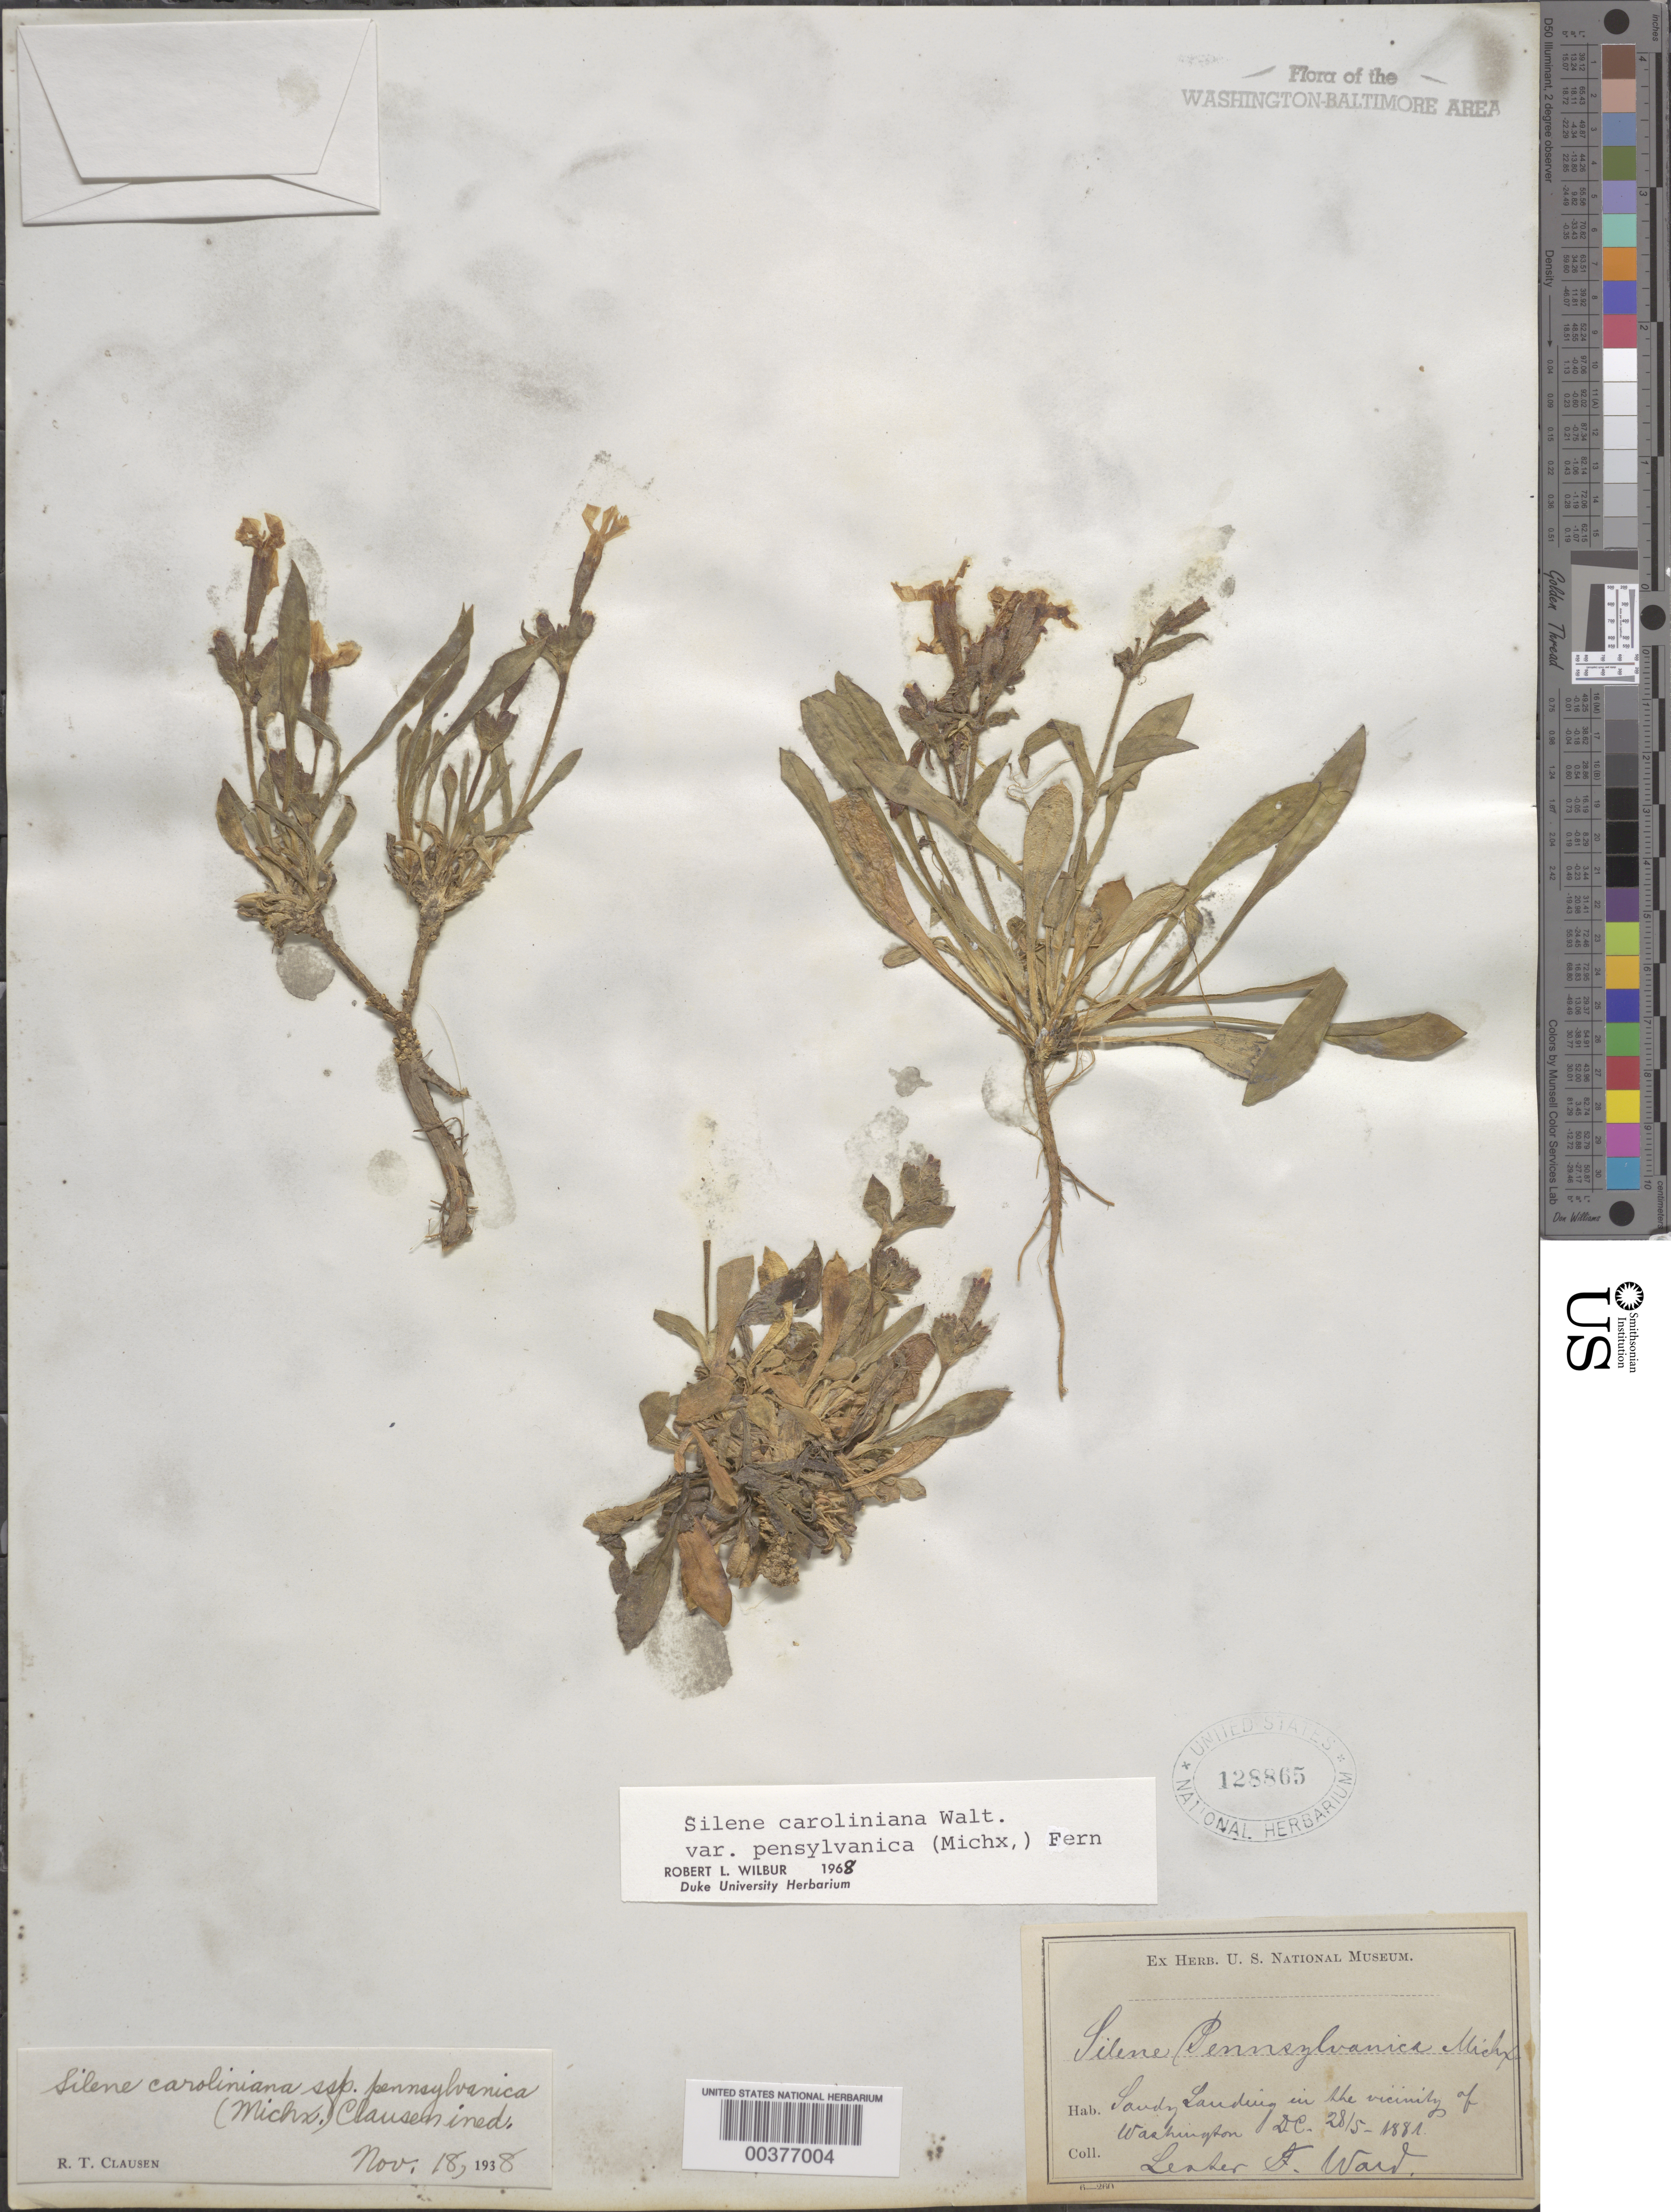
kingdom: Plantae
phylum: Tracheophyta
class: Magnoliopsida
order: Caryophyllales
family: Caryophyllaceae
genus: Silene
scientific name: Silene caroliniana var. pensylvanica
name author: (Michx.) Fernald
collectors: L. F. Ward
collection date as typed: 28 May 1881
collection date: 1881-05-28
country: United States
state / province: Maryland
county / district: Montgomery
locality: Sandy Landing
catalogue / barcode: US 128865